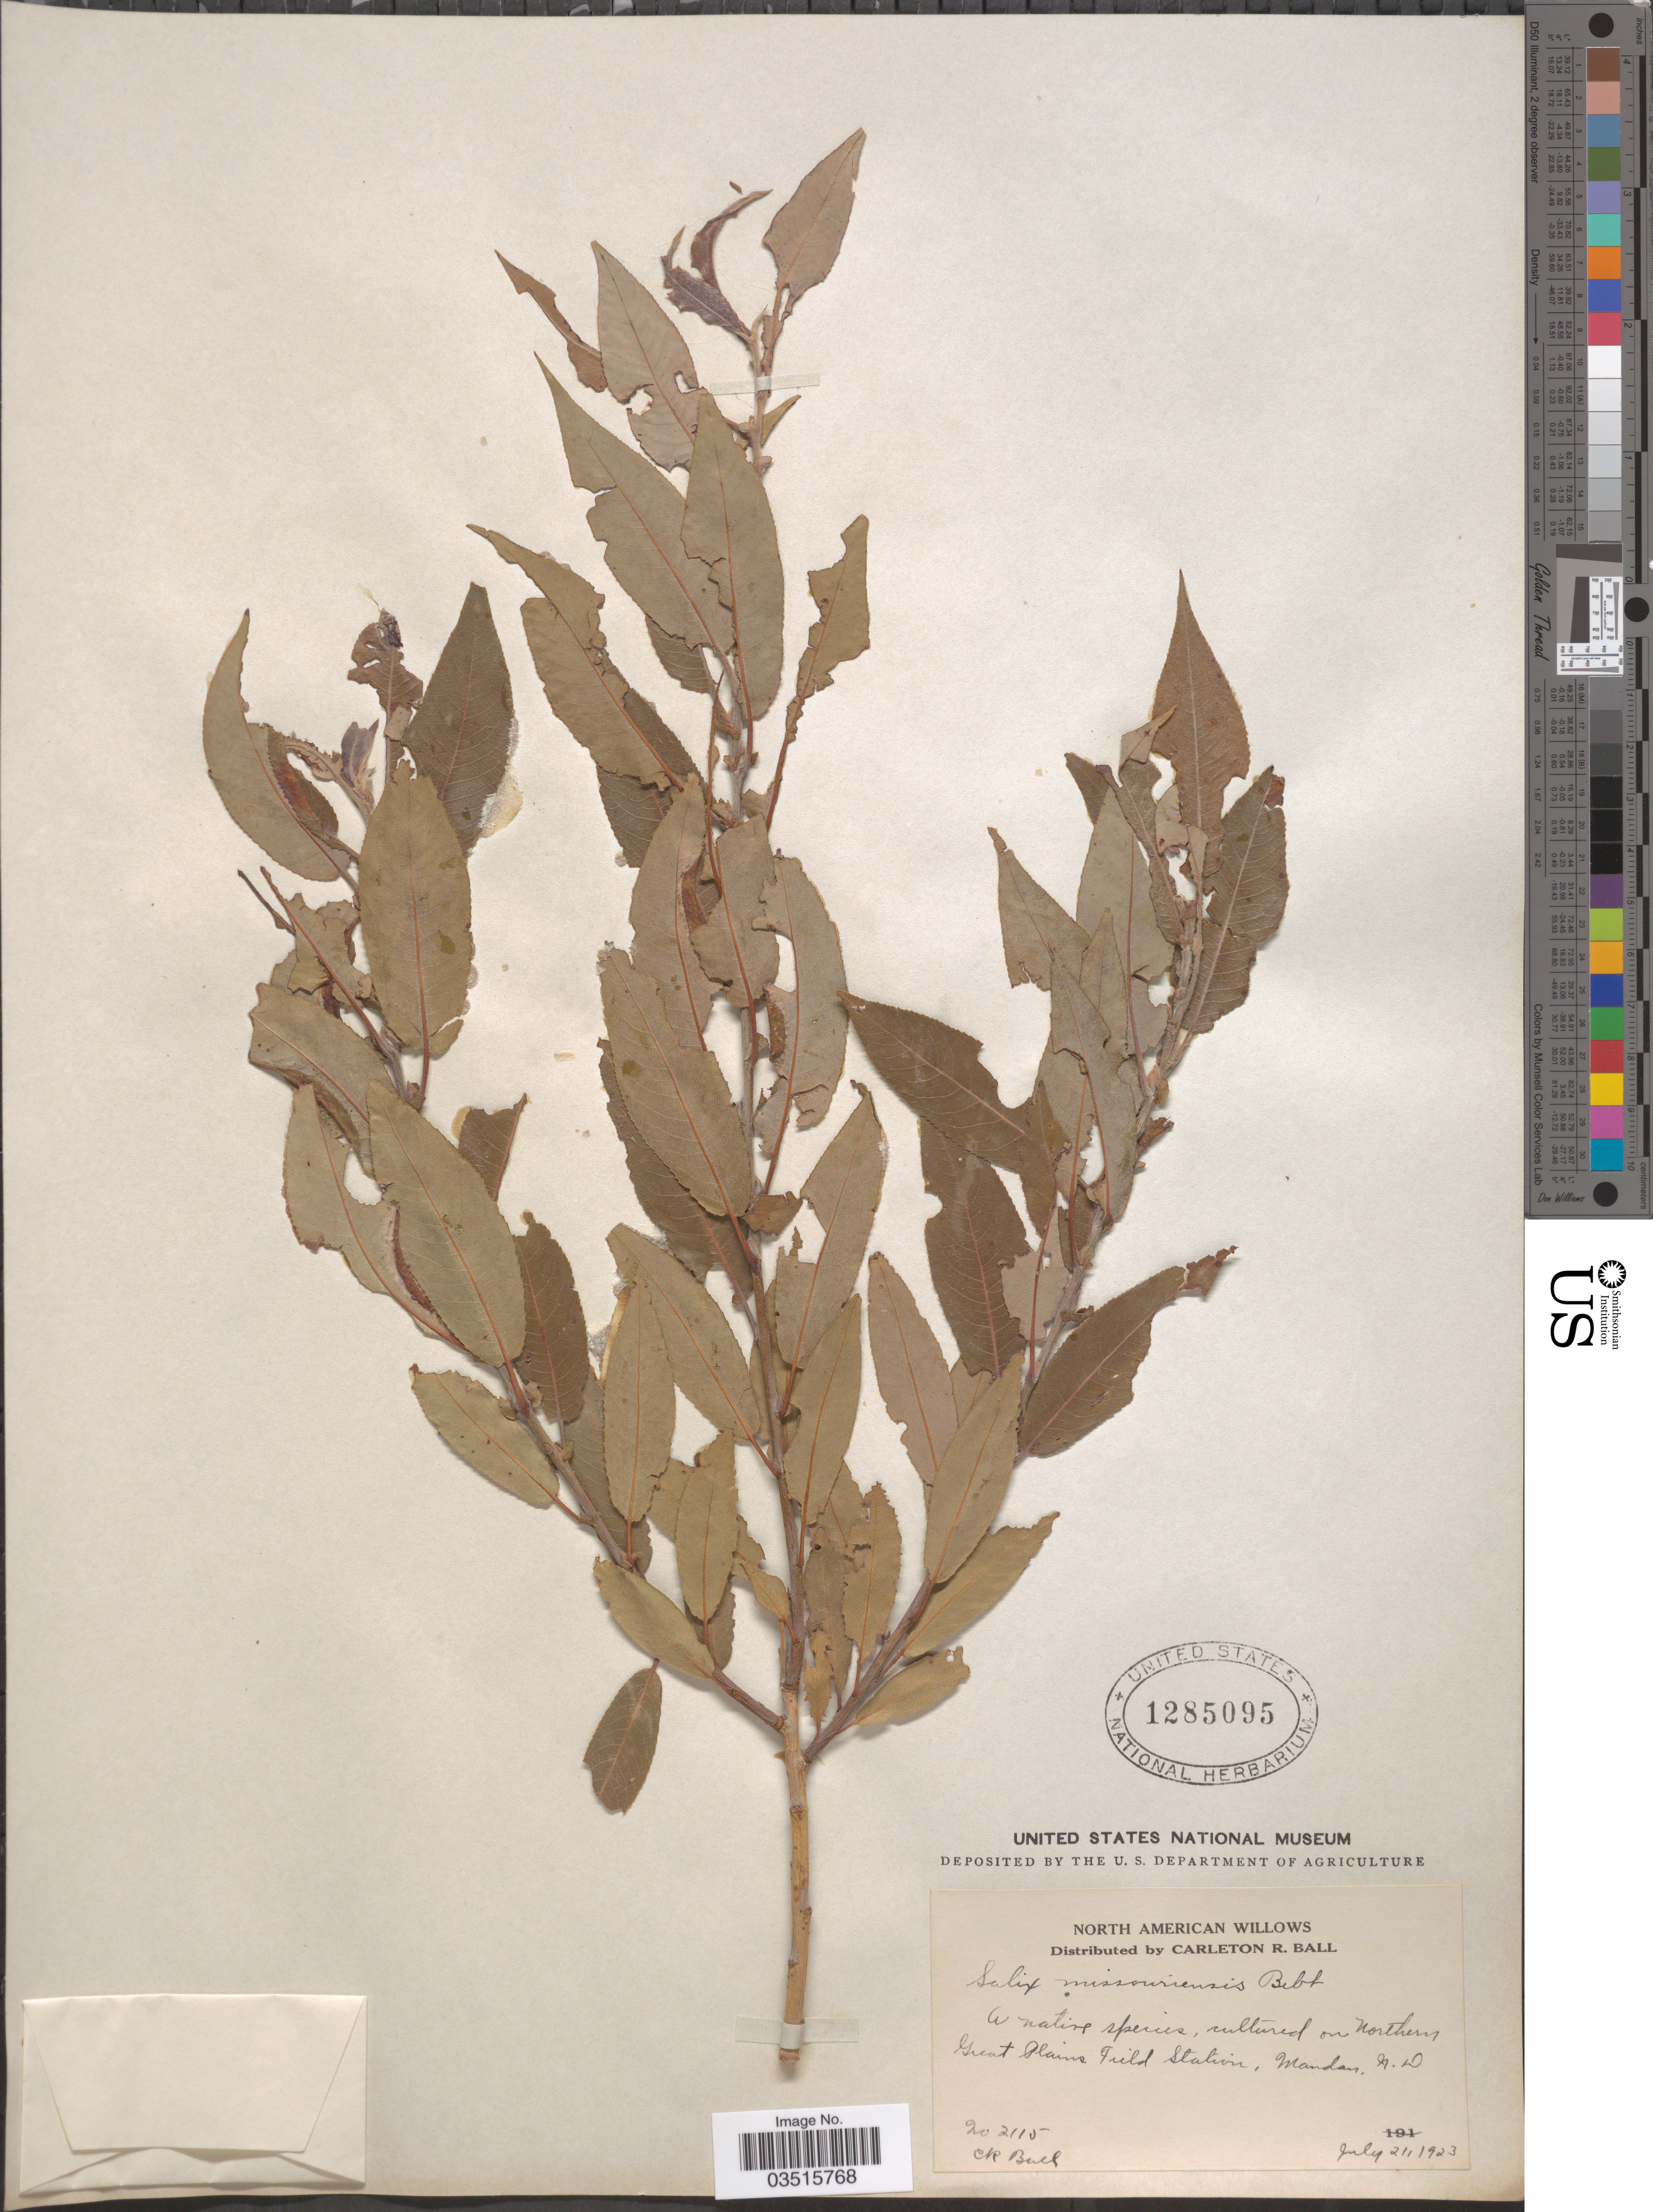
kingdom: Plantae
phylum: Tracheophyta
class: Magnoliopsida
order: Malpighiales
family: Salicaceae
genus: Salix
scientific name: Salix missouriensis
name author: Bebb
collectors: C. R. Ball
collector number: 2115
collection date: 1923-07-21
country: United States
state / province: North Dakota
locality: Cultured on Northern Great Plains Field Station, Mandan.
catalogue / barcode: US 1285095